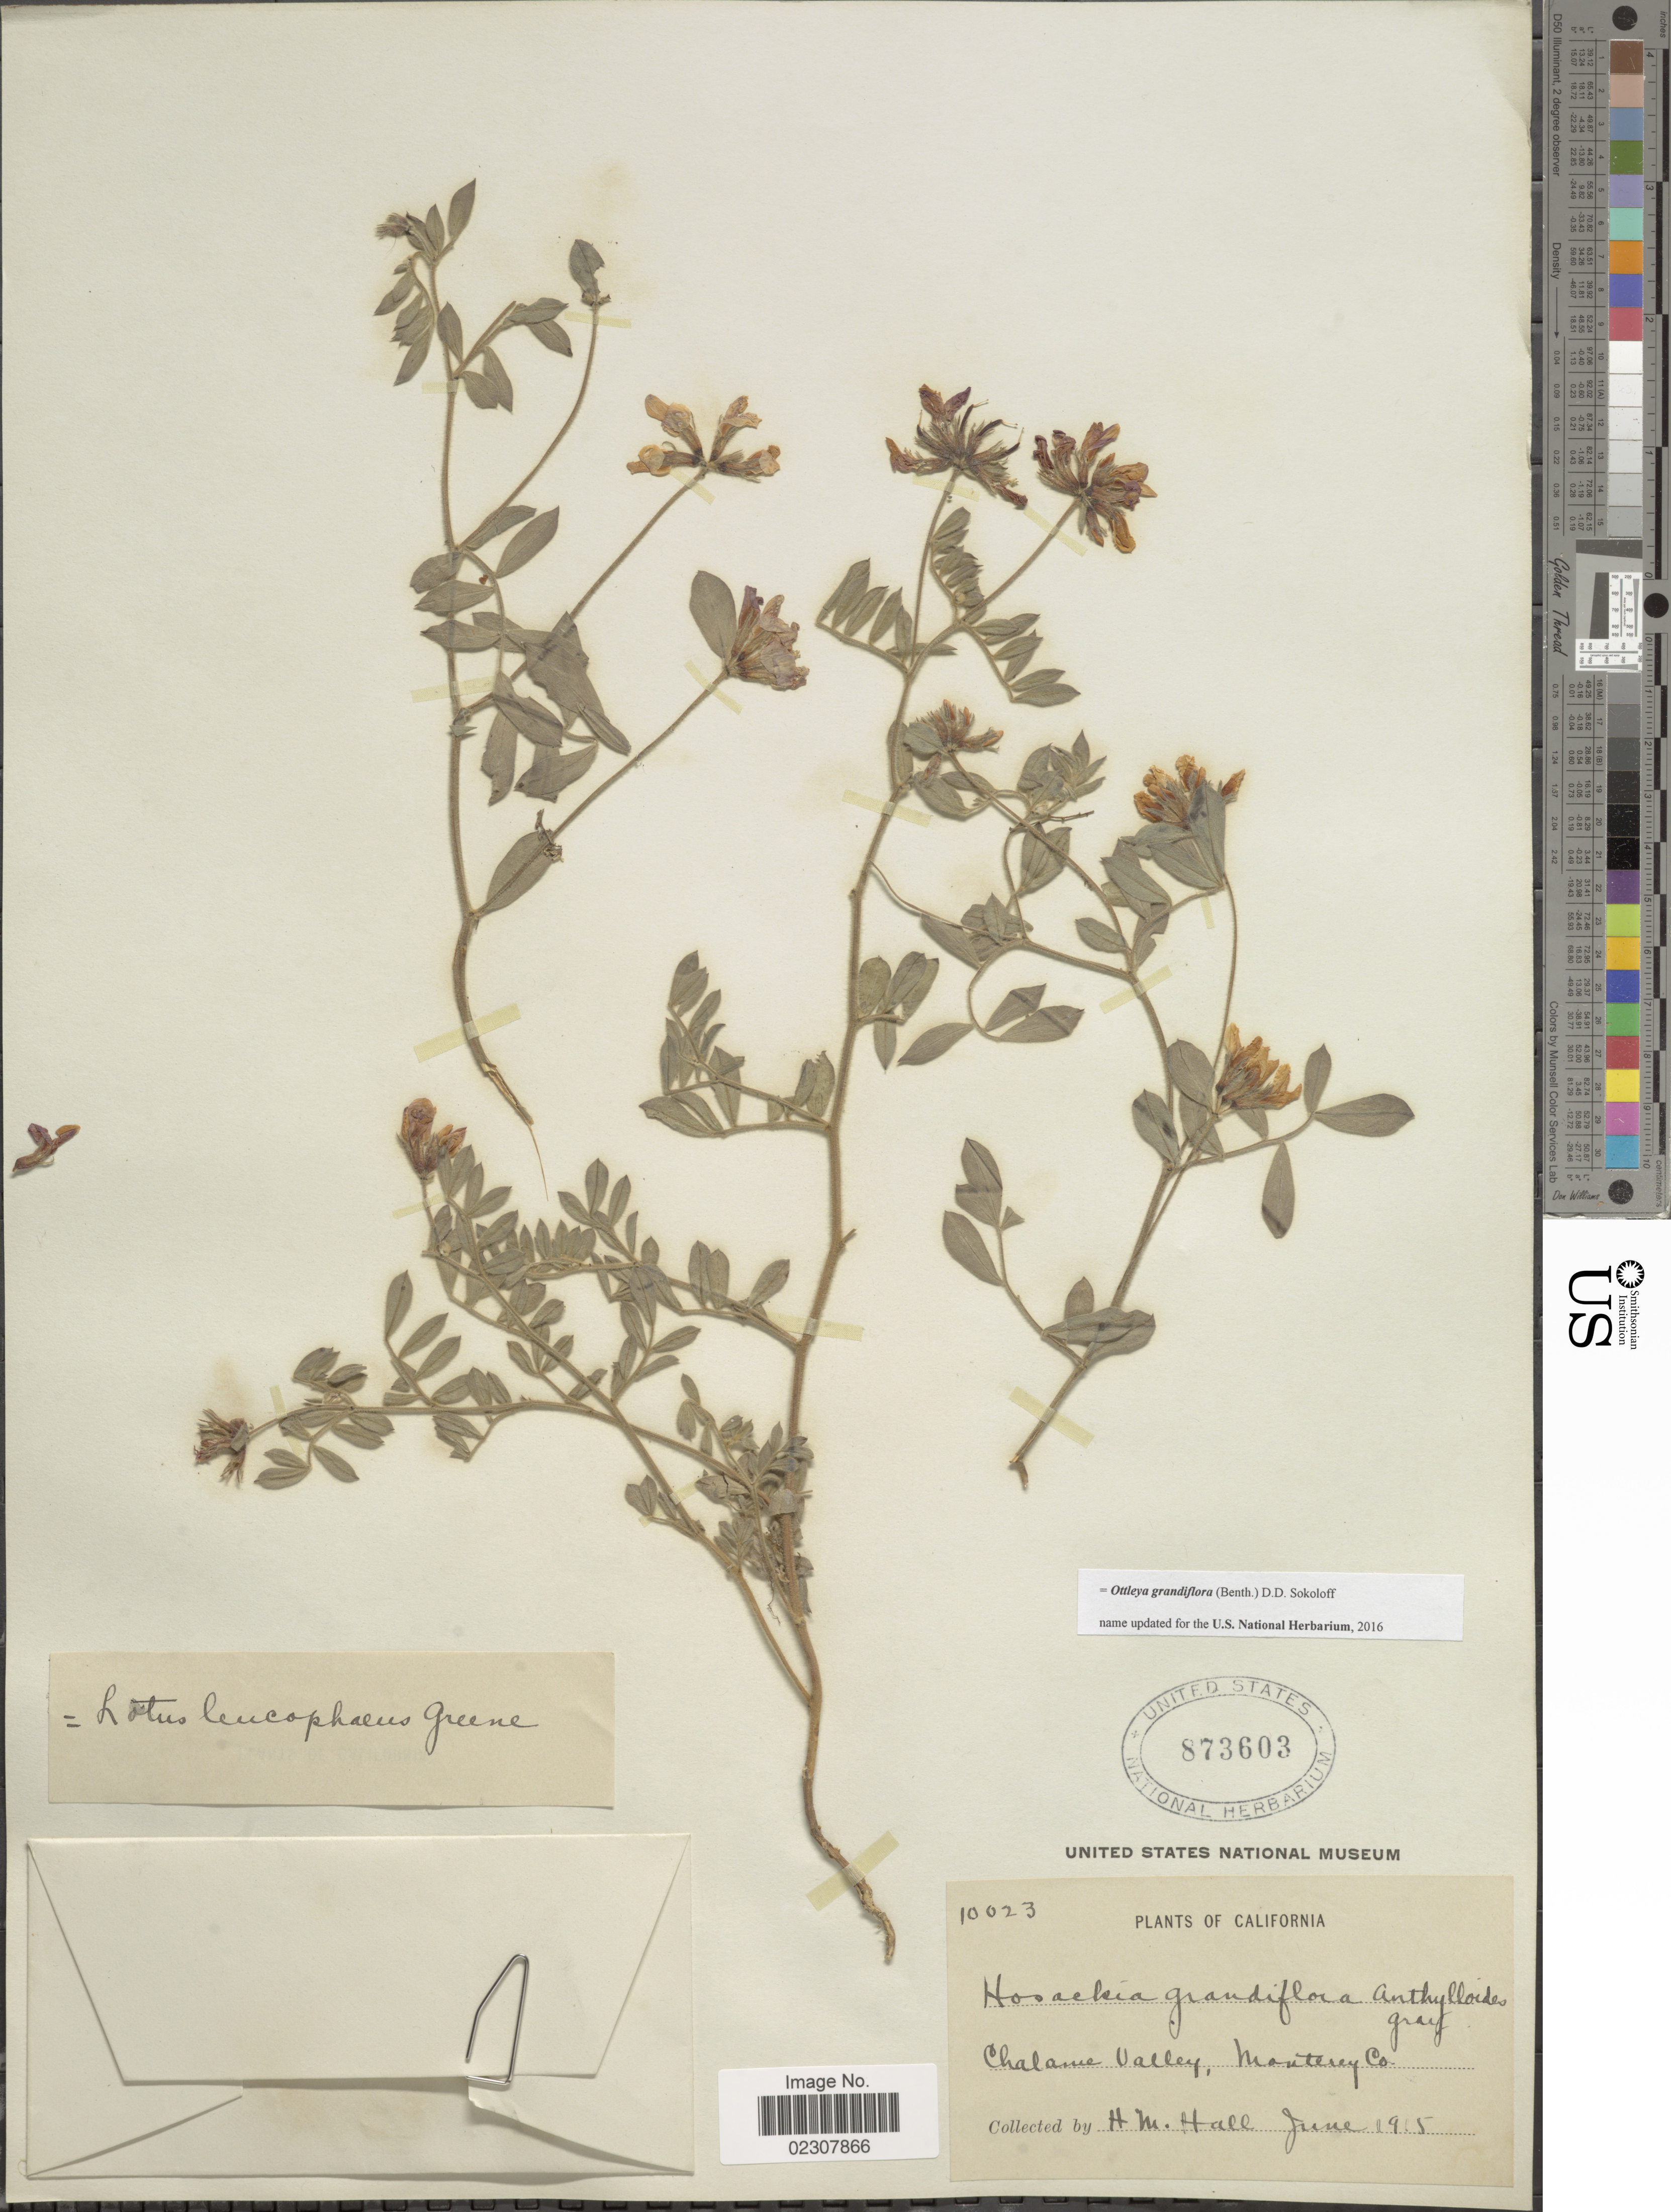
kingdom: Plantae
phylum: Tracheophyta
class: Magnoliopsida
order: Fabales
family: Fabaceae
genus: Ottleya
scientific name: Ottleya grandiflora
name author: (Benth.) D.D. Sokoloff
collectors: H. M. Hall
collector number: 10023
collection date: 1915-06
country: United States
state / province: California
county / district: Monterey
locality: Chalame Valley, Monterey Co.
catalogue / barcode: US 873603